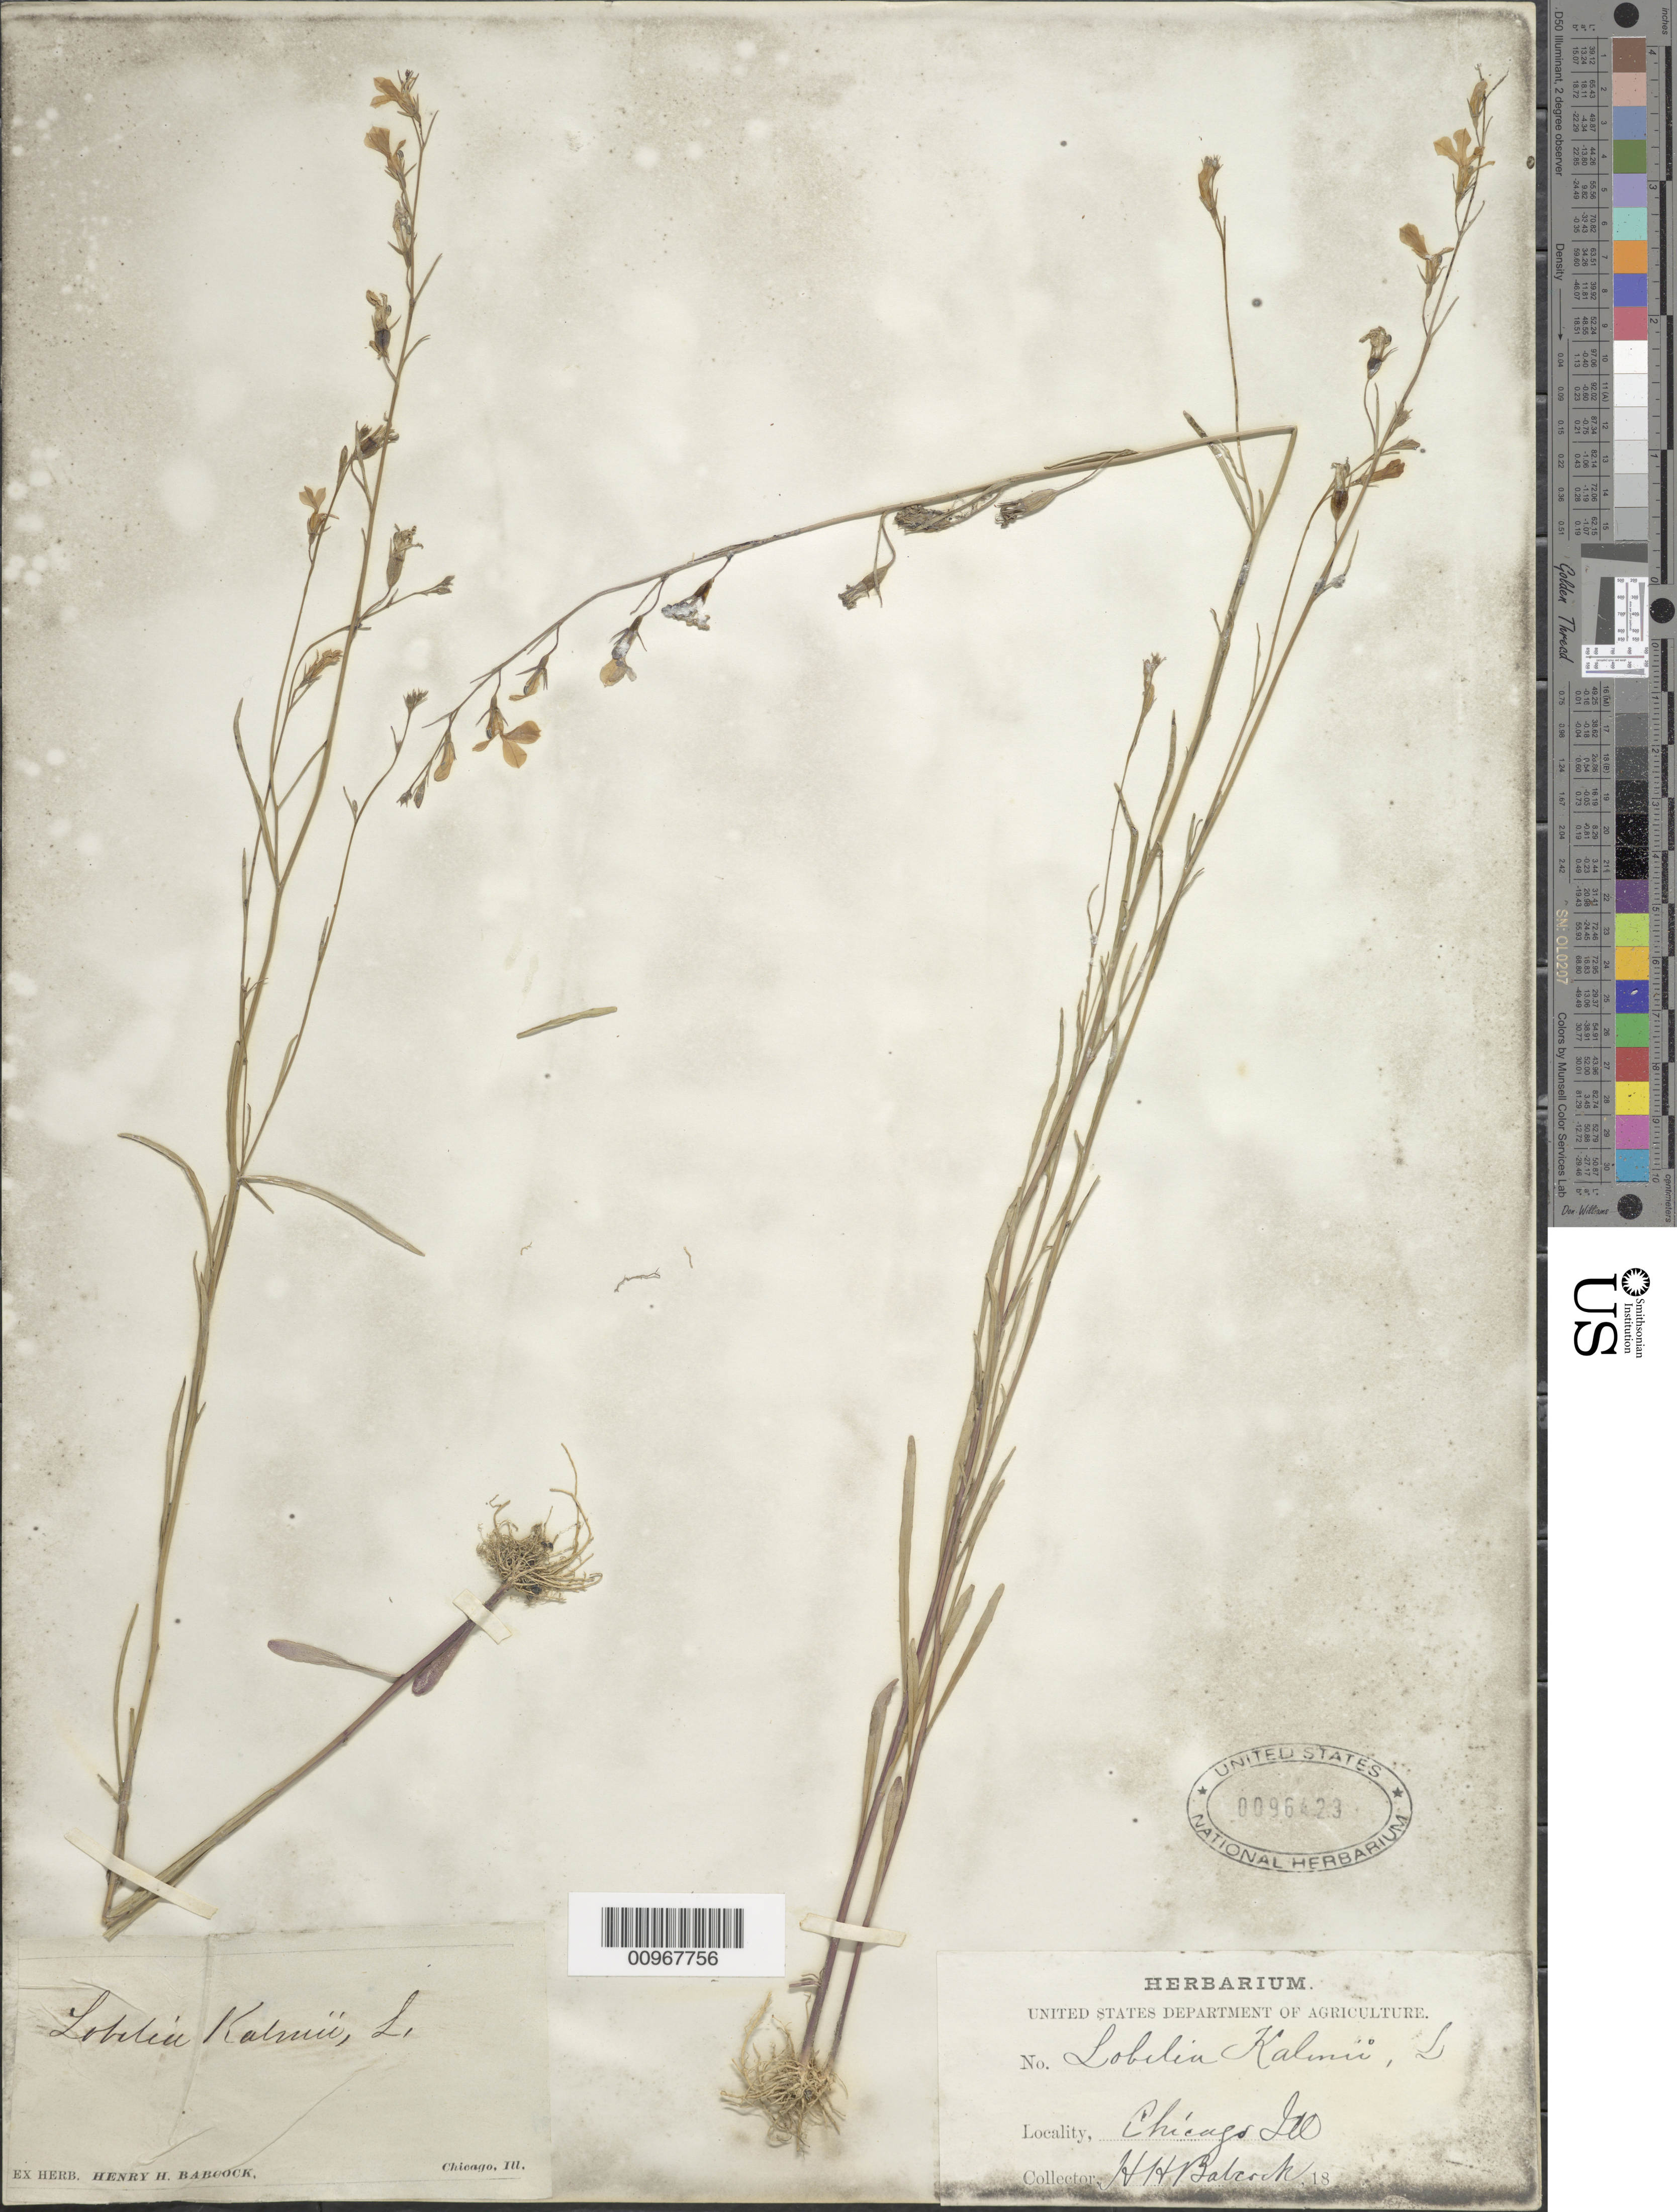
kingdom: Plantae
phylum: Tracheophyta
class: Magnoliopsida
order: Asterales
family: Campanulaceae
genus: Lobelia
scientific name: Lobelia kalmii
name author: L.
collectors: H. Babcock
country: United States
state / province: Illinois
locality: Chicago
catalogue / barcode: US 96423